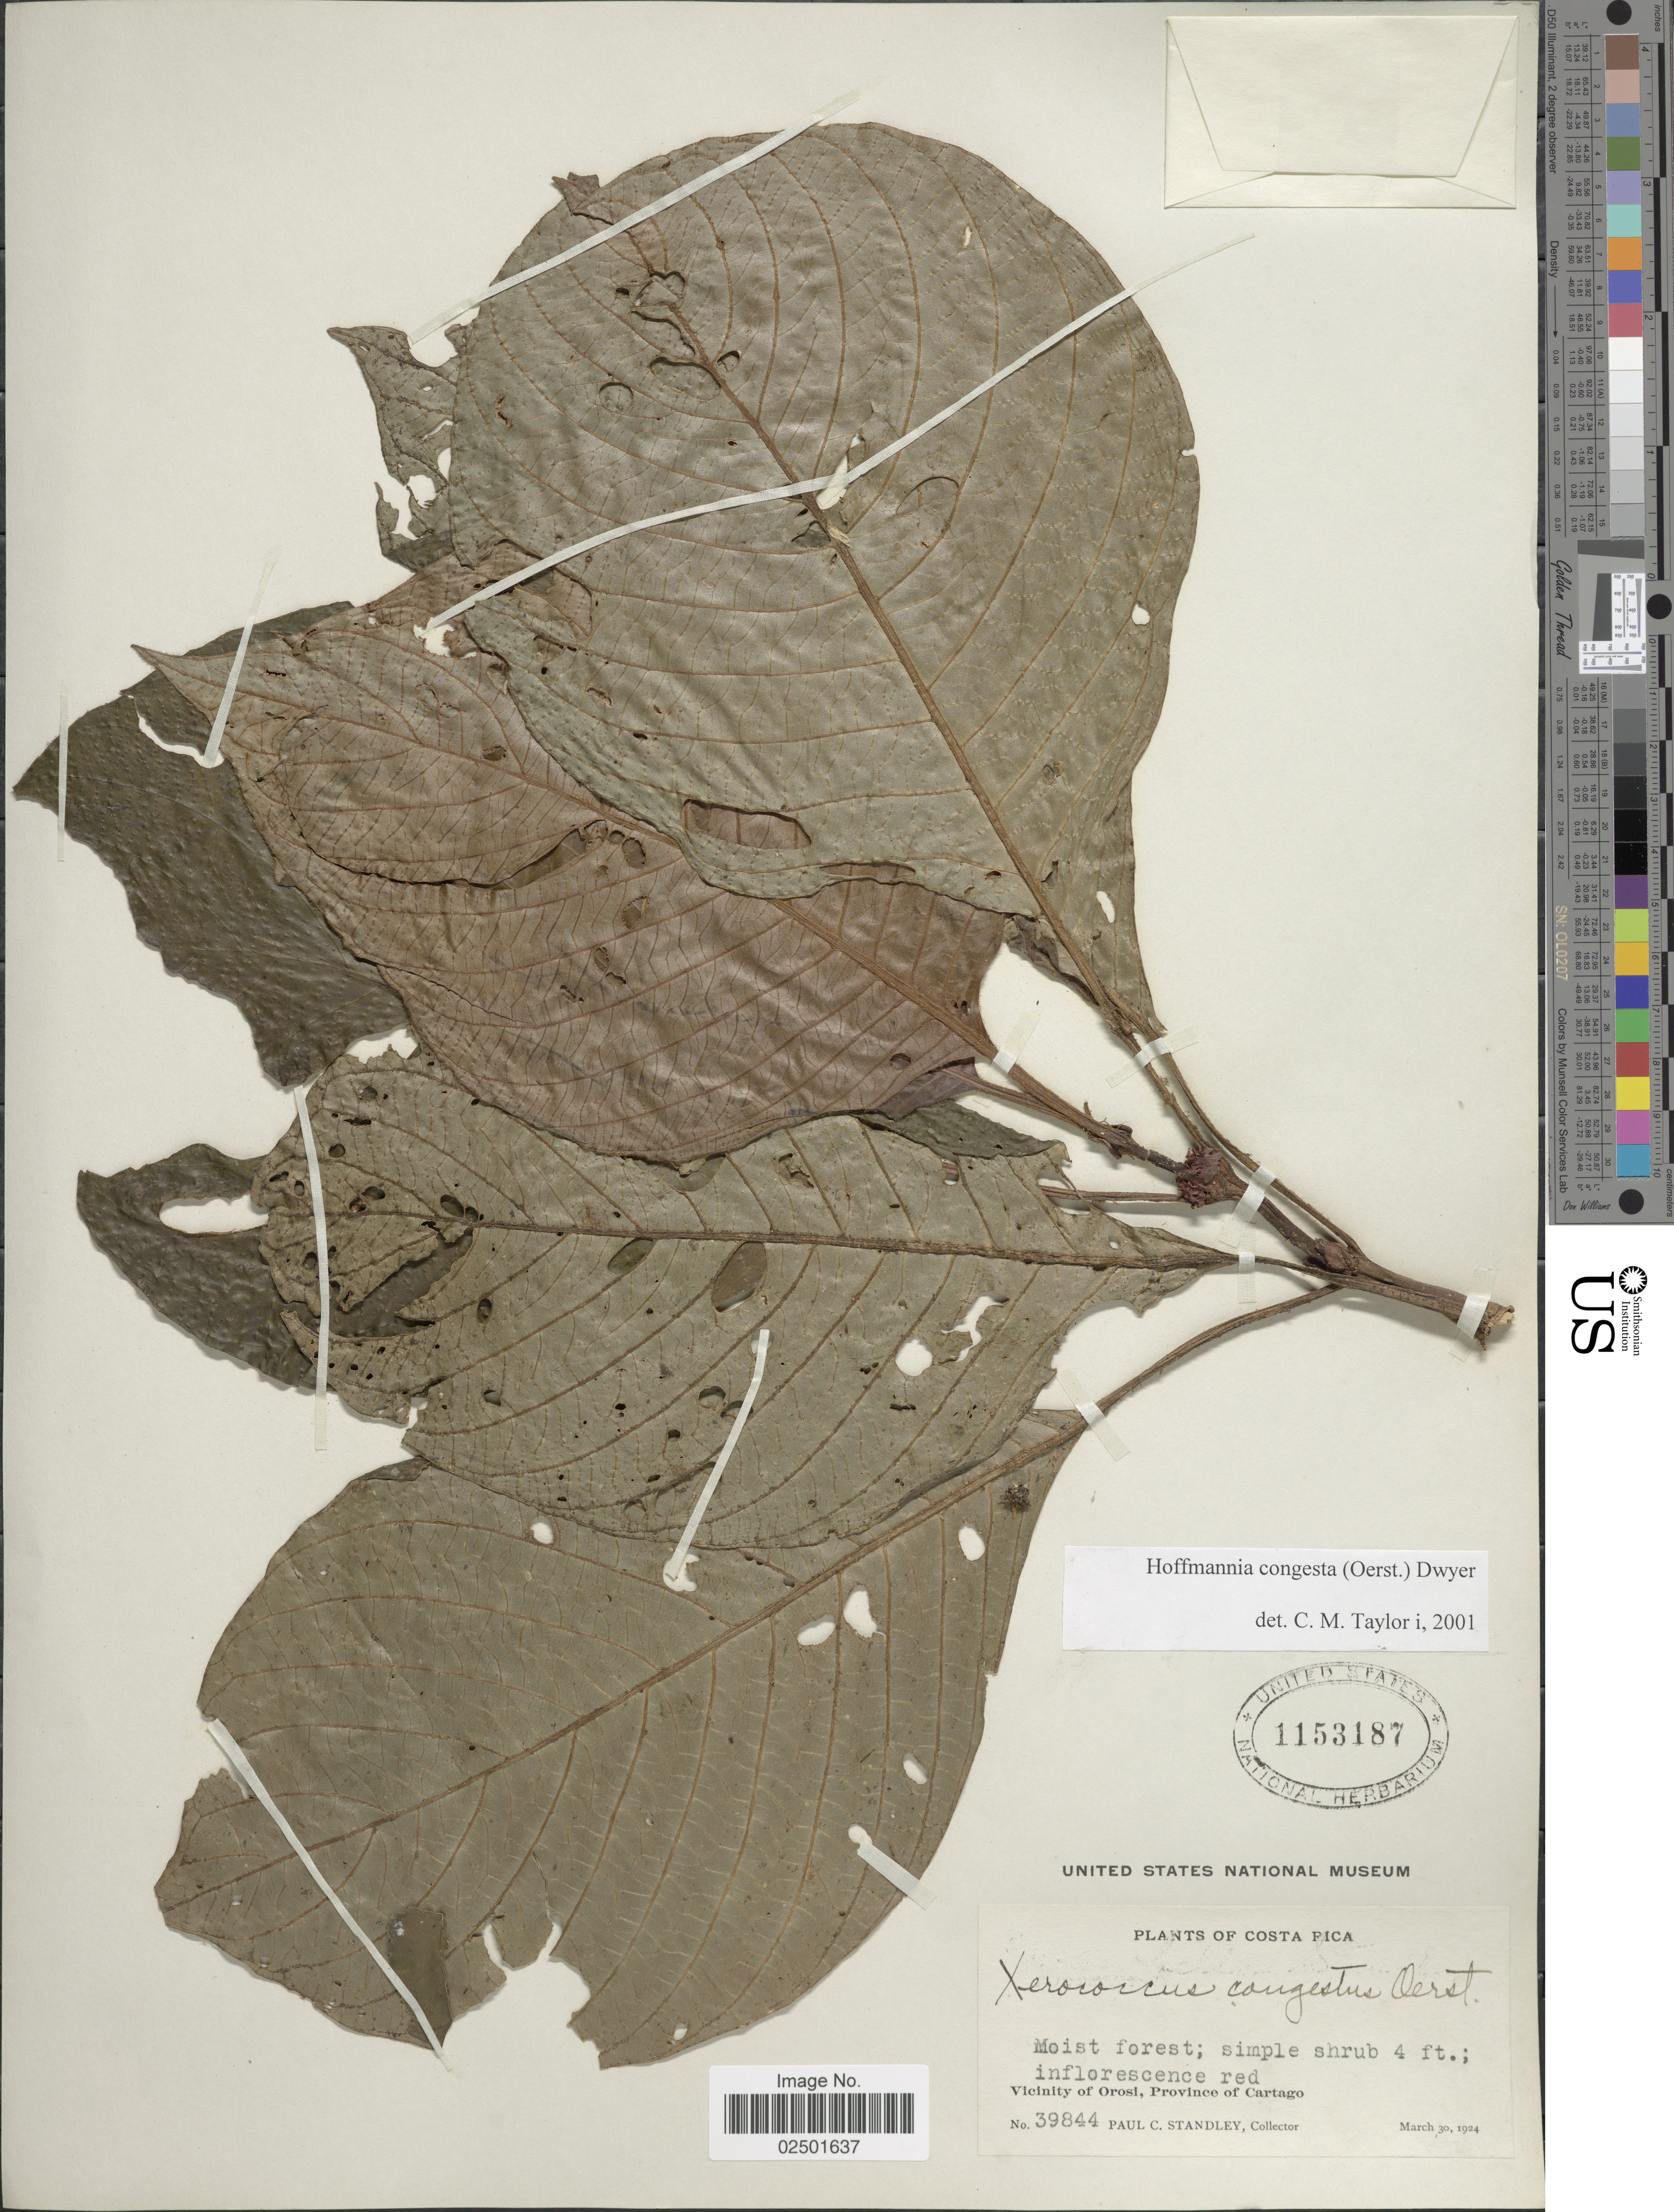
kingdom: Plantae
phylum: Tracheophyta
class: Magnoliopsida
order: Gentianales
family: Rubiaceae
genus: Hoffmannia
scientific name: Hoffmannia congesta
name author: (Oerst.) Dwyer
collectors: P. C. Standley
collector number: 39844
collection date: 1924-03-30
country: Costa Rica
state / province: Cartago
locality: Vicinity of Orosi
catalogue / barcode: US 1153187